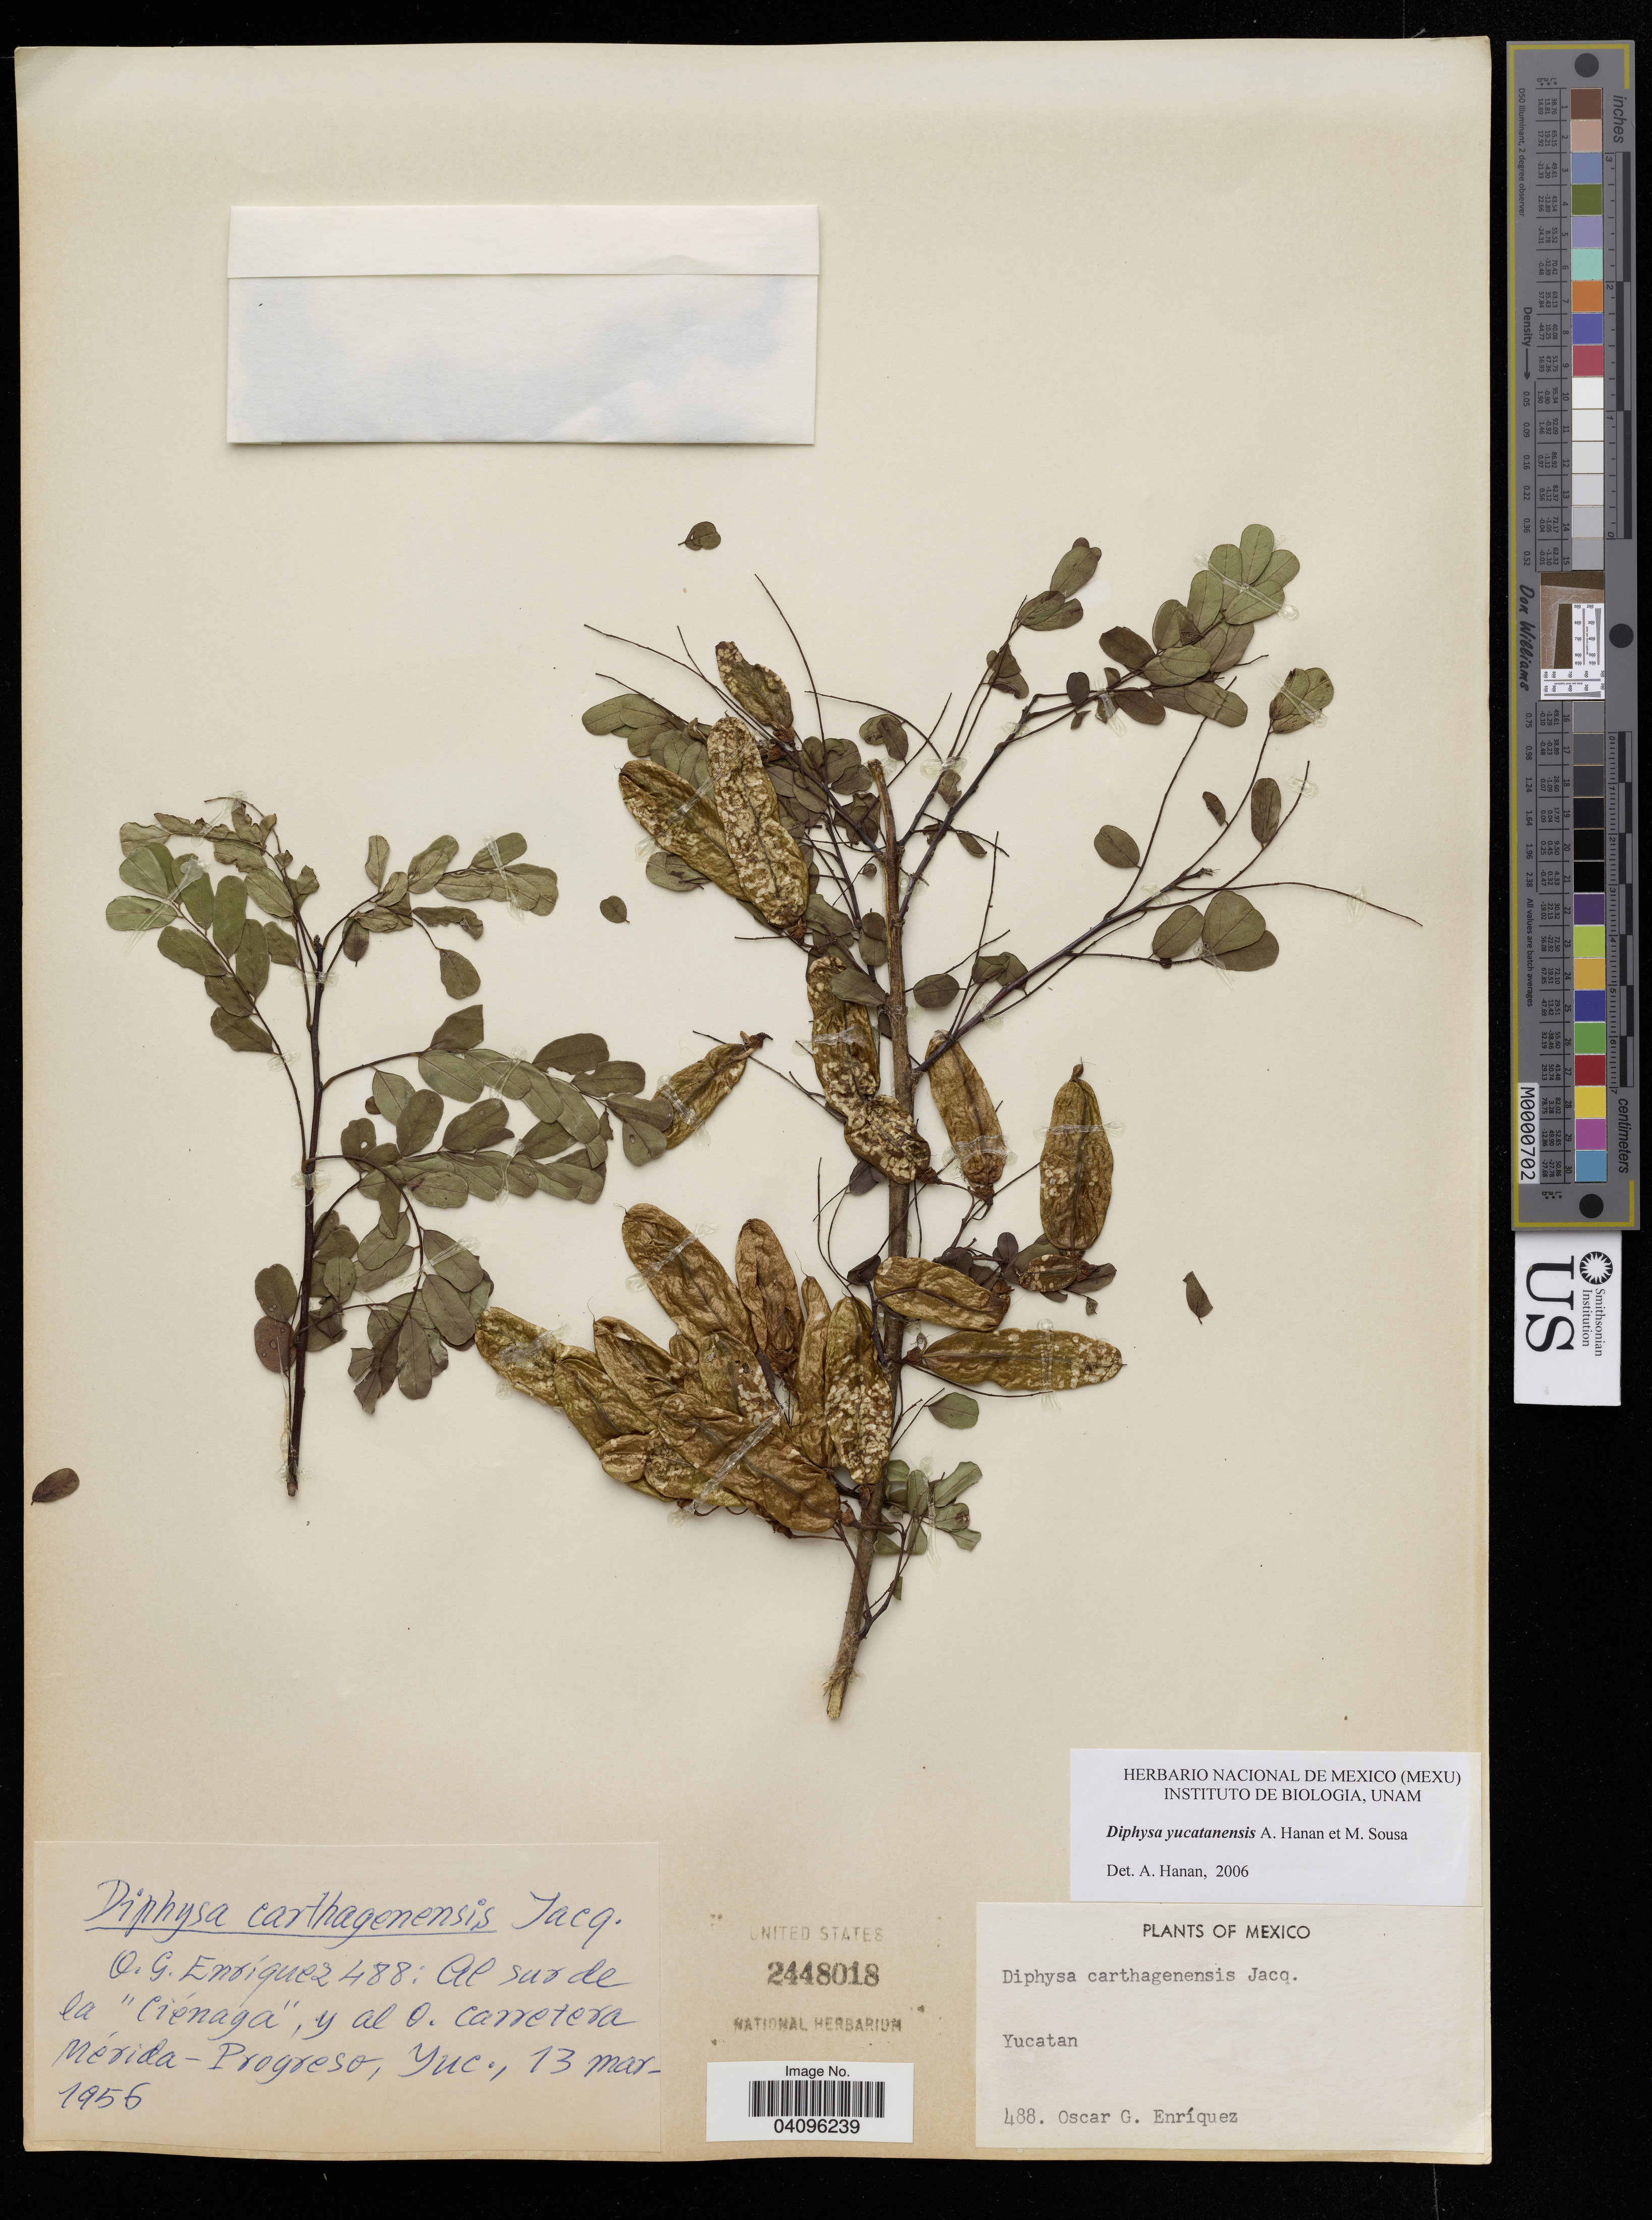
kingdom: Plantae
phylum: Tracheophyta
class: Magnoliopsida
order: Fabales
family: Fabaceae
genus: Diphysa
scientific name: Diphysa yucatanensis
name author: Hanan-Alipi & M. Sousa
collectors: P. Eperiam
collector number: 488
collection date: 1956-03-13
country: Mexico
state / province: Yucatán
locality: Al suade la "Ciénaga", y al O, Carretera Mérida - Progreso, Yuc.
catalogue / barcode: US 2448018